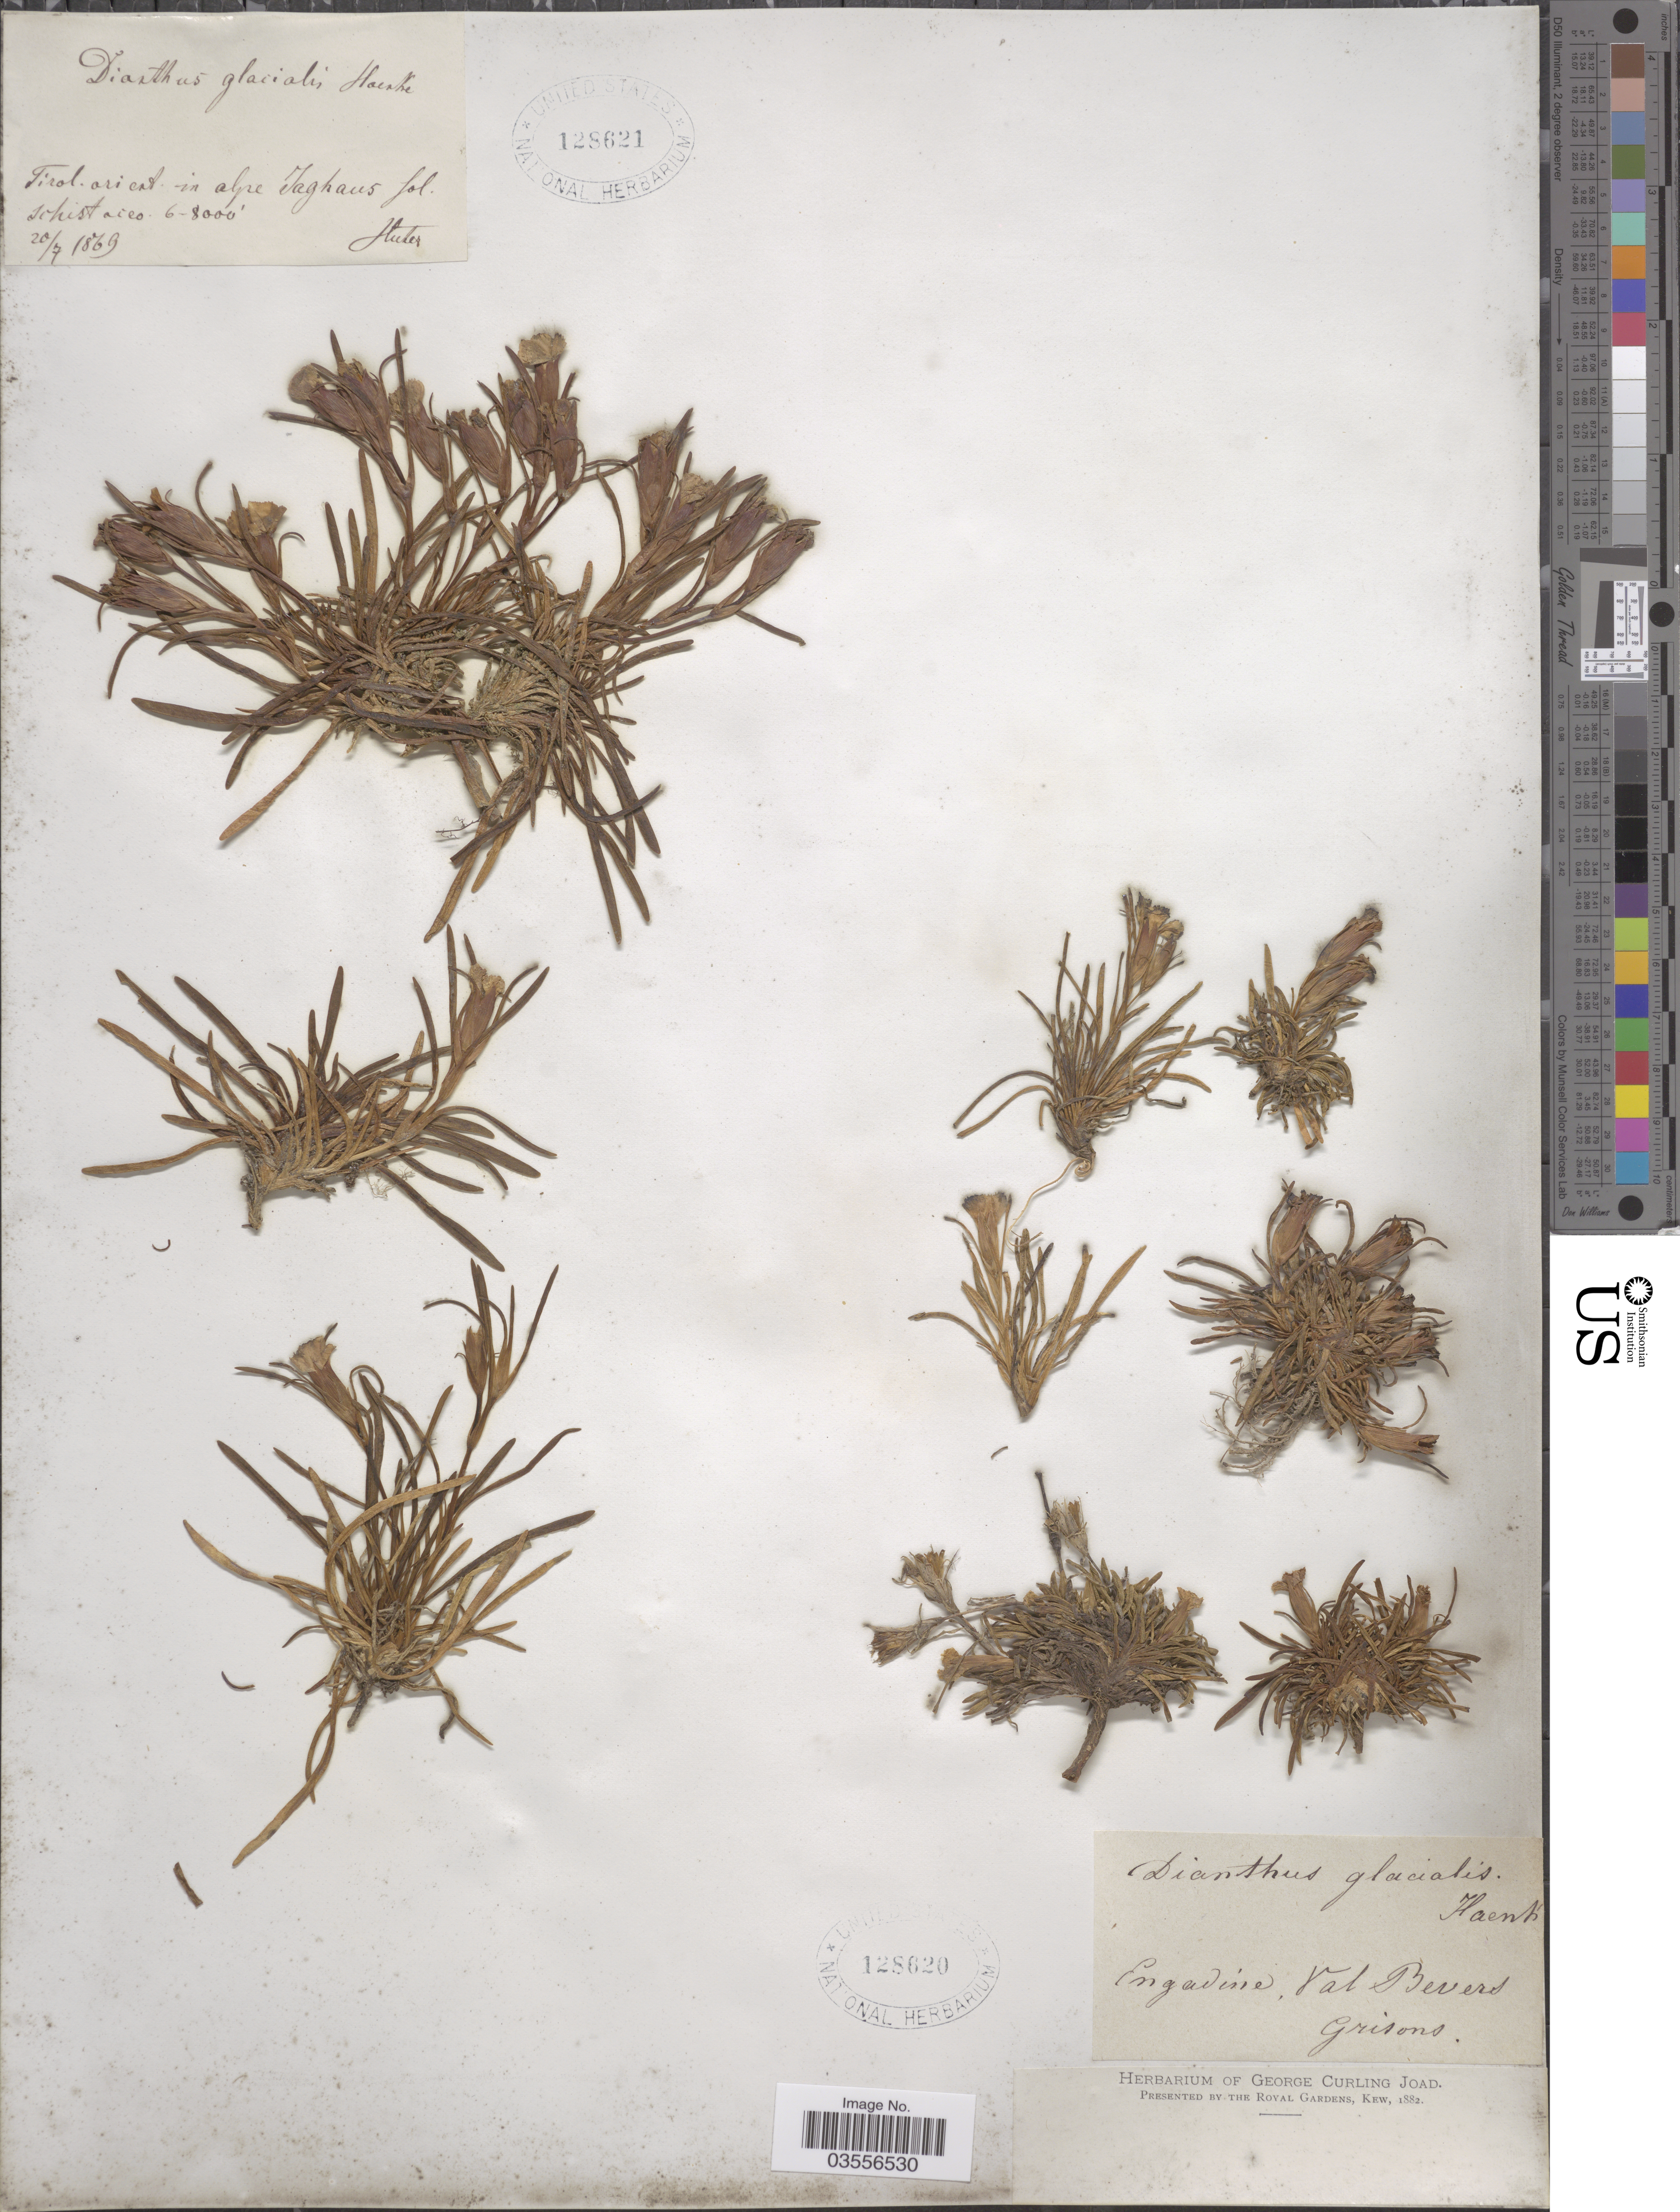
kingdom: Plantae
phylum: Tracheophyta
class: Magnoliopsida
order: Caryophyllales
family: Caryophyllaceae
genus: Dianthus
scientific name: Dianthus glacialis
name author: Haenke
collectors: ex herb. George Curling Joad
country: Switzerland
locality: Engadine, Val Bevers Grisons.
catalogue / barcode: US 128620-2